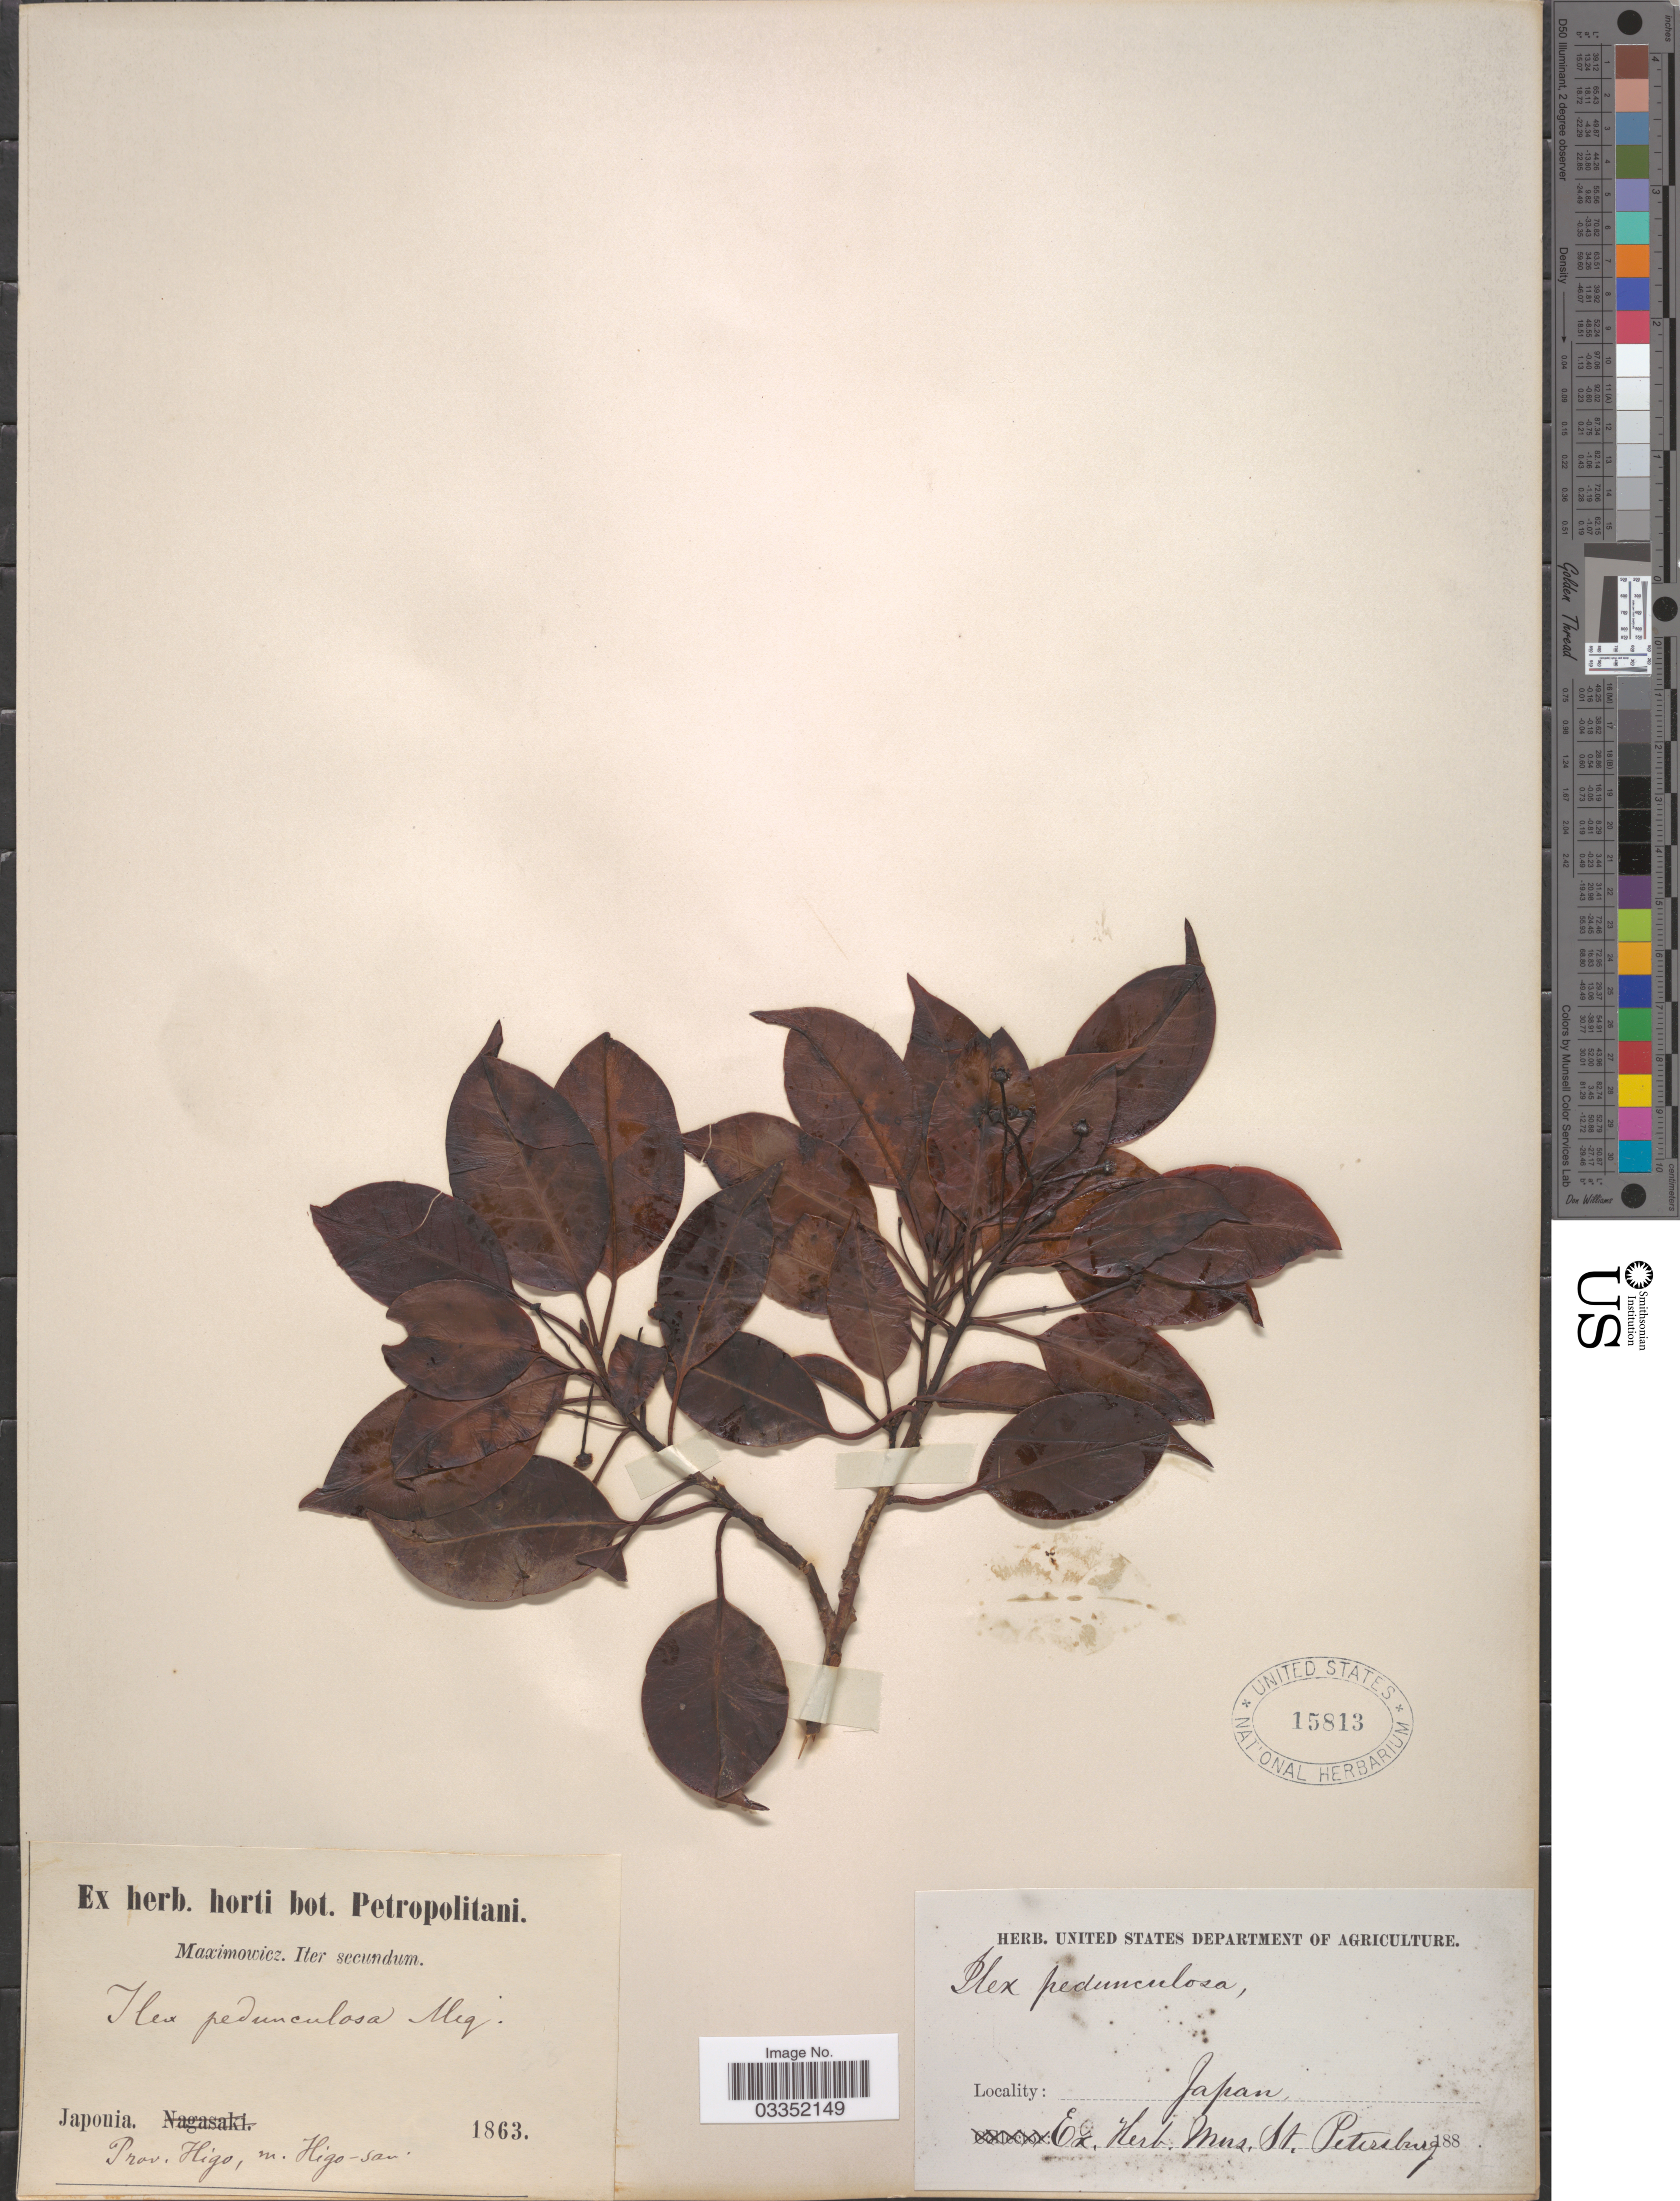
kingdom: Plantae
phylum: Tracheophyta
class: Magnoliopsida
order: Aquifoliales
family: Aquifoliaceae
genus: Ilex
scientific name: Ilex pedunculosa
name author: Miq.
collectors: -. Maximowicz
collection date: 1863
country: Japan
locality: Prov. Higo, m. Higo-san.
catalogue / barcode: US 15813